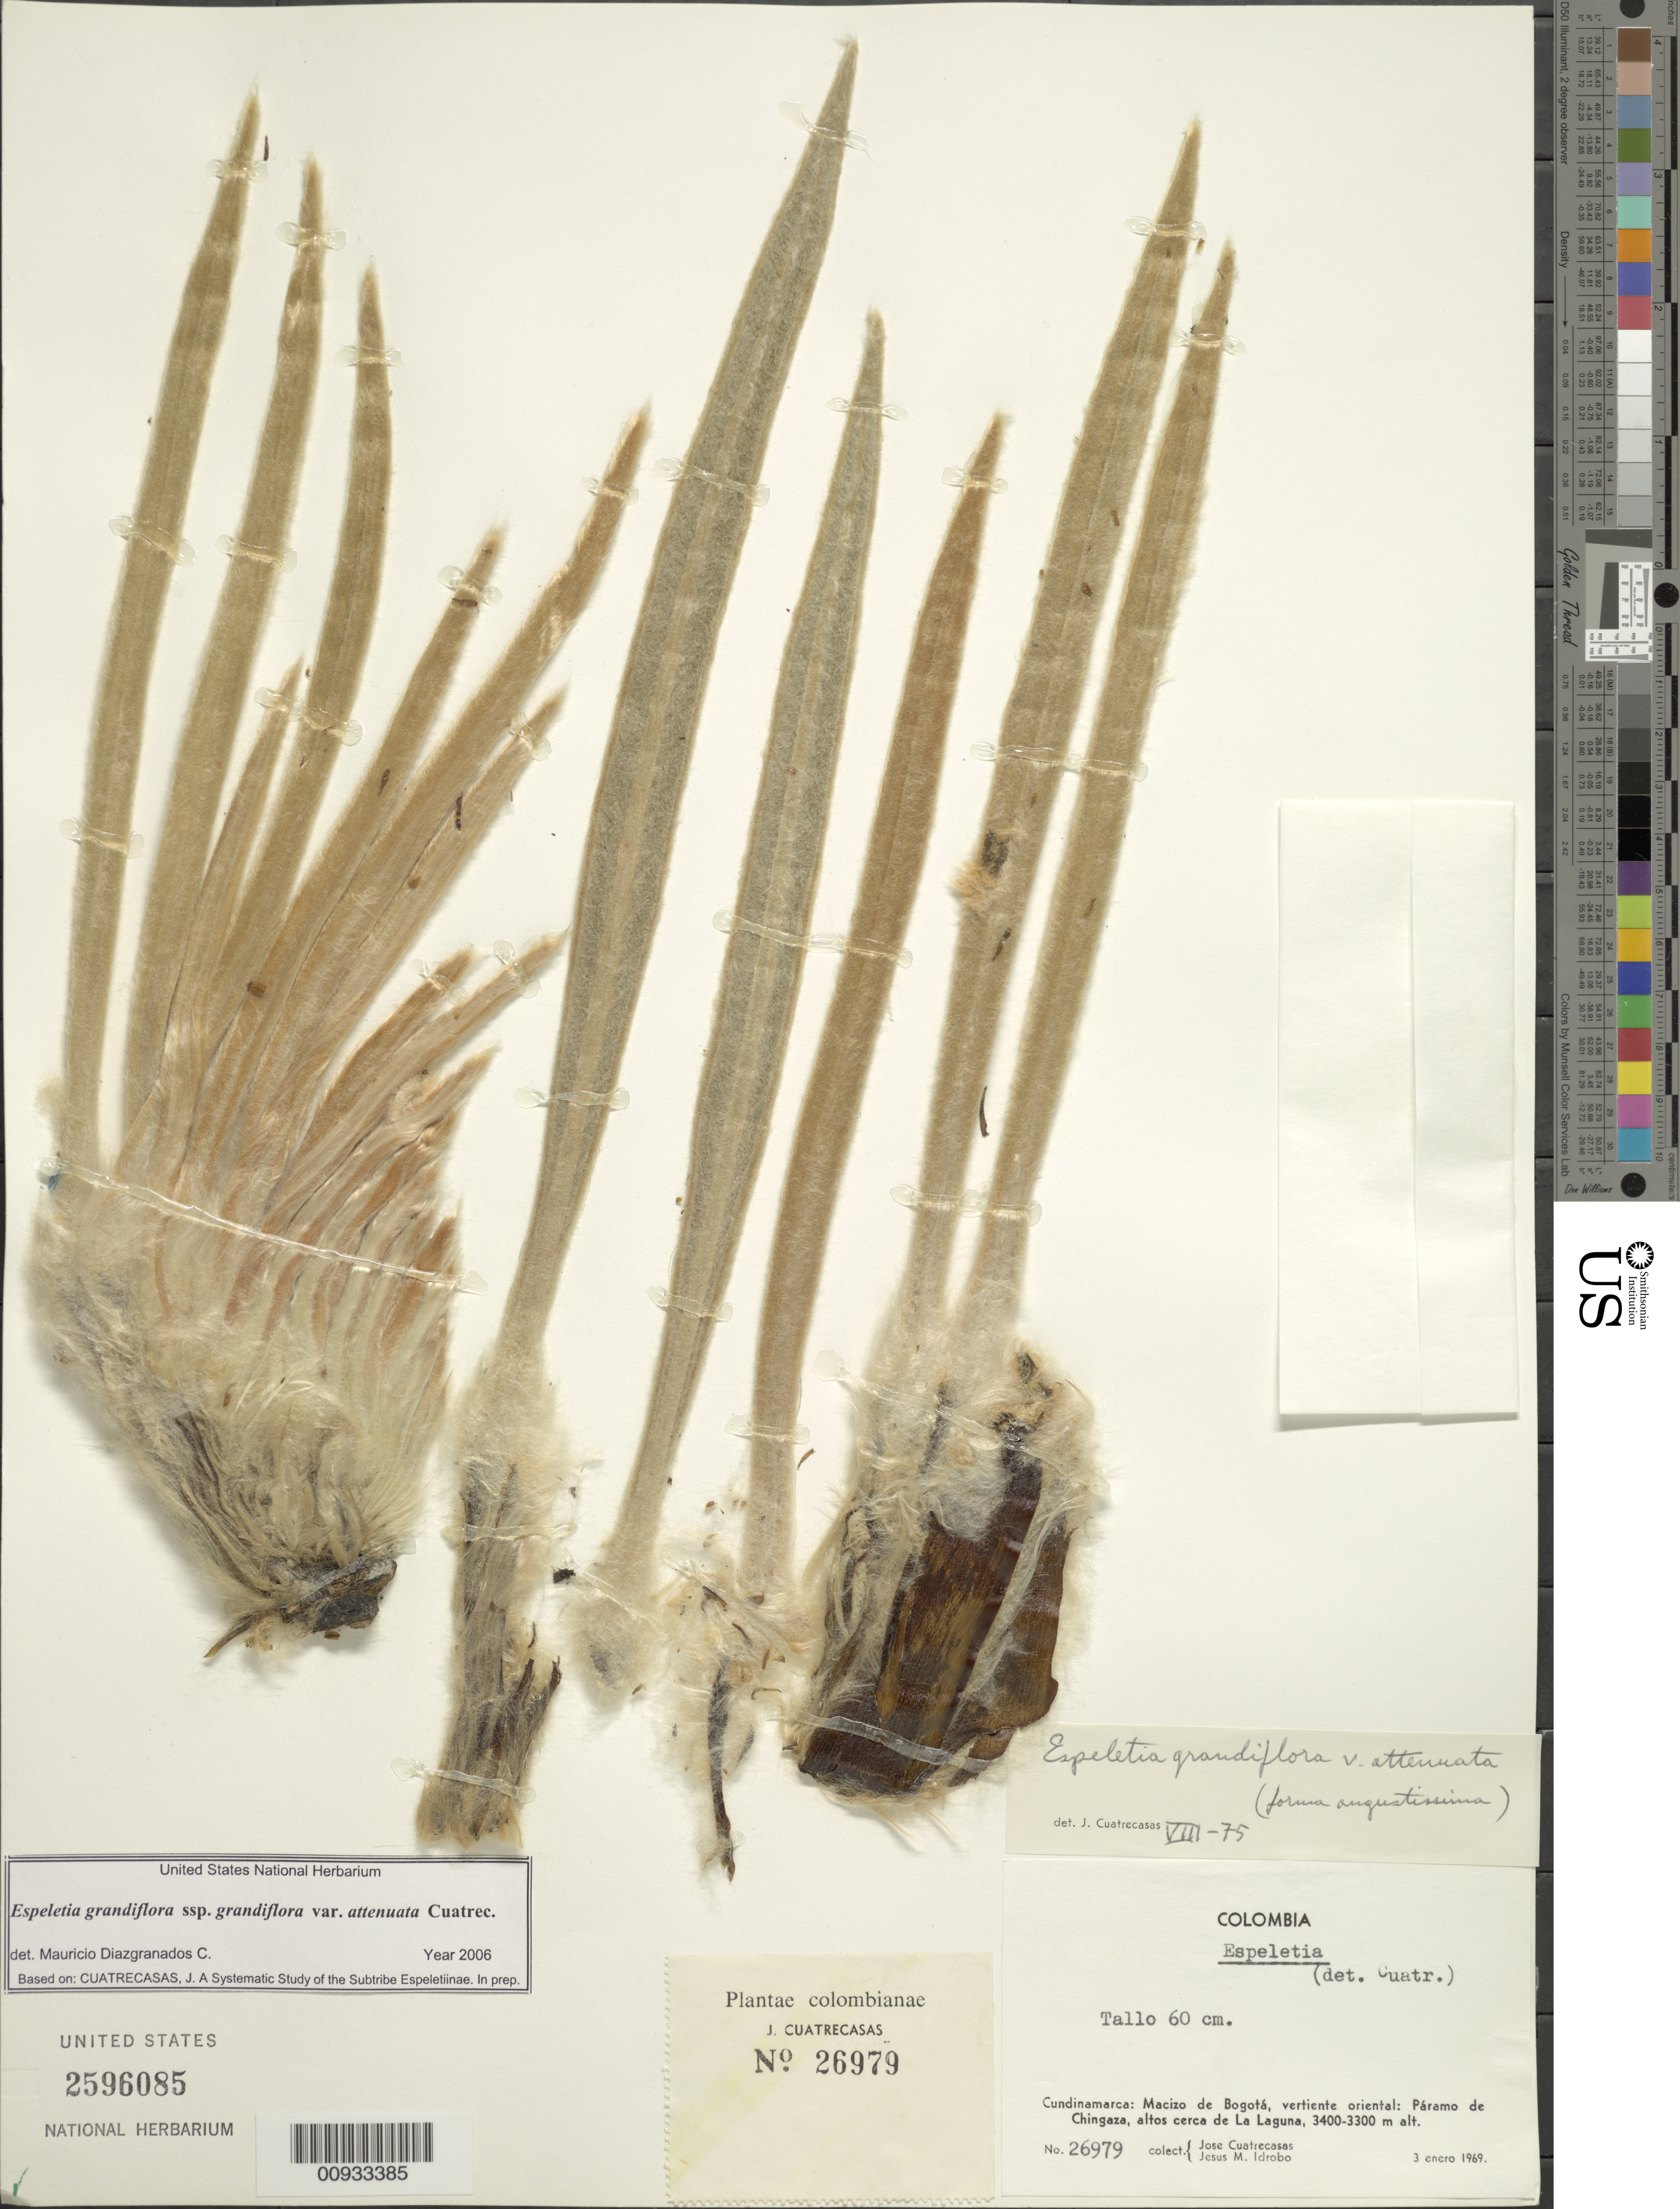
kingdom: Plantae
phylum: Tracheophyta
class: Magnoliopsida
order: Asterales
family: Asteraceae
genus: Espeletia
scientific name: Espeletia grandiflora var. attenuata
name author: Cuatrec.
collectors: J. Cuatrecasas & J. M. Idrobo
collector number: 26979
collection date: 1969-01-03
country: Colombia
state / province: Cundinamarca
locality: Macizo de Bogota, vertiente oriental: Paramo de Chingaza, altos cerca de La Laguna.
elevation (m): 3300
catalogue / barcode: US 2596085